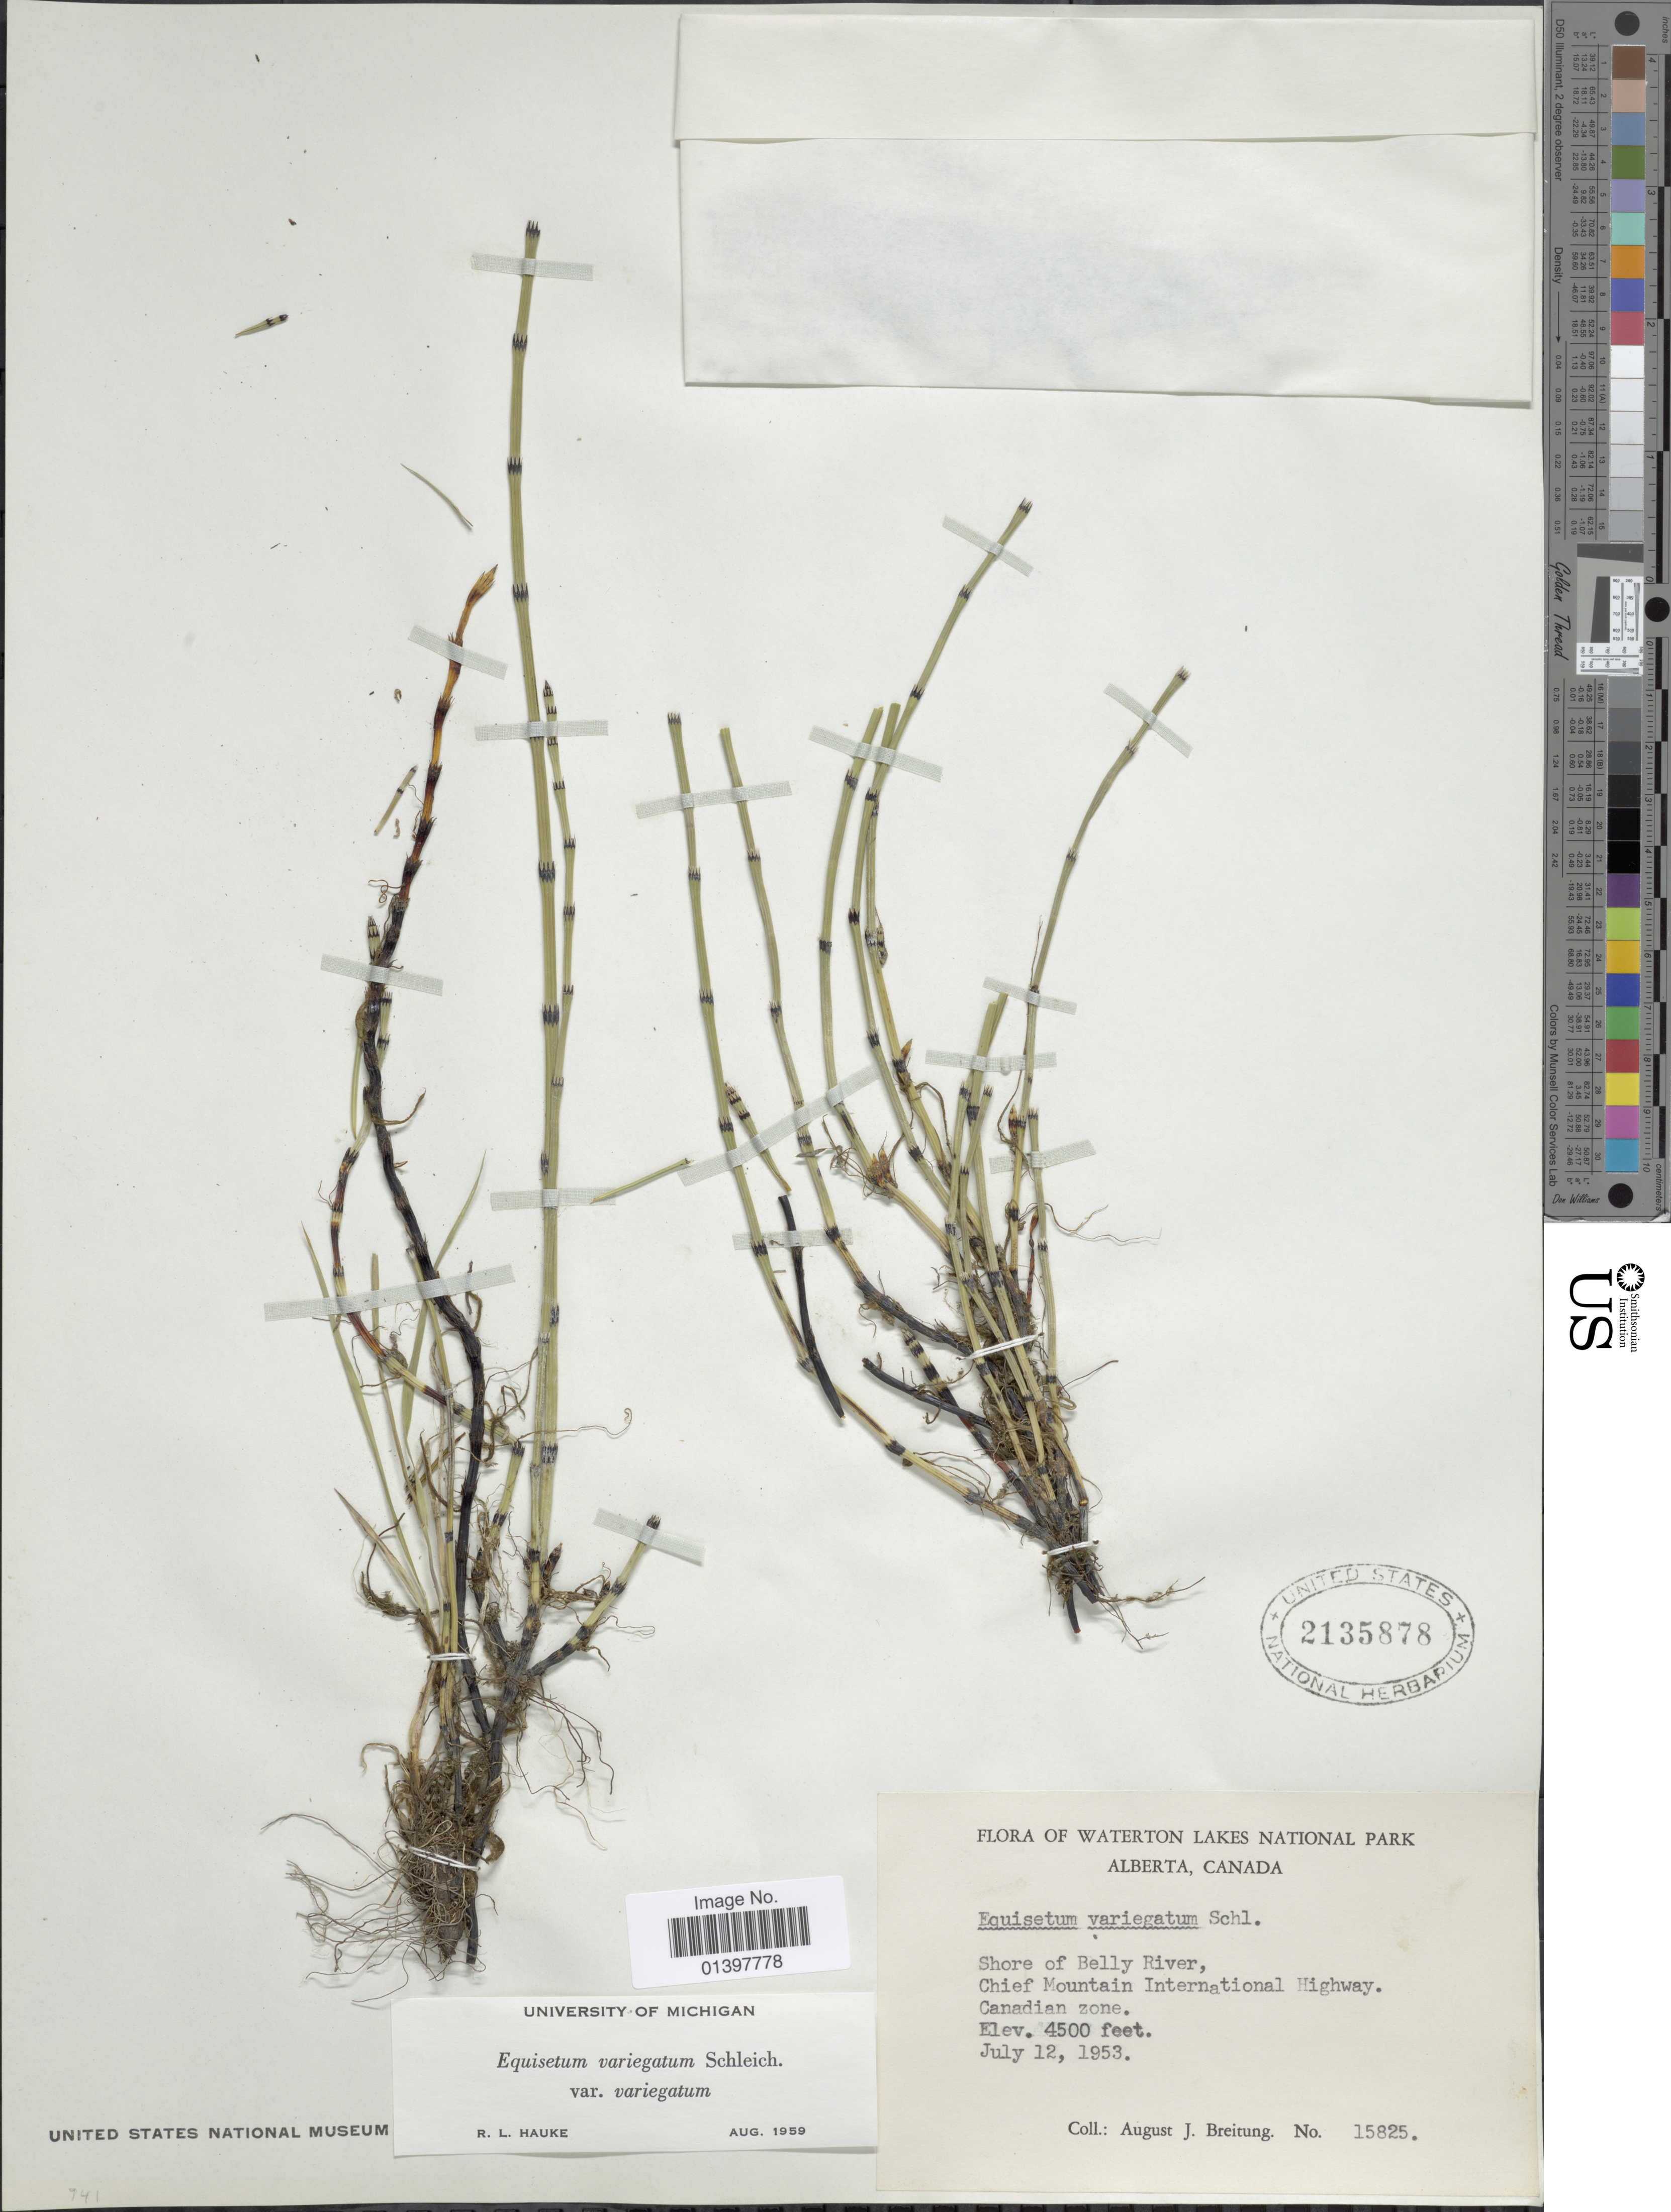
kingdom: Plantae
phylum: Tracheophyta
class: Polypodiopsida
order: Equisetales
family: Equisetaceae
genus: Equisetum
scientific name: Equisetum variegatum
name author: Schleich. ex F. Weber & D. Mohr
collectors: A. Breitung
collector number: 15825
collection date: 1953-07-12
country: Canada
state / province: Alberta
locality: Waterton Lakes National Park, Alberta, Shore of Belly River, Chief Mountain International Highway, Canadian Zone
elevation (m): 1372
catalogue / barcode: US 2135878